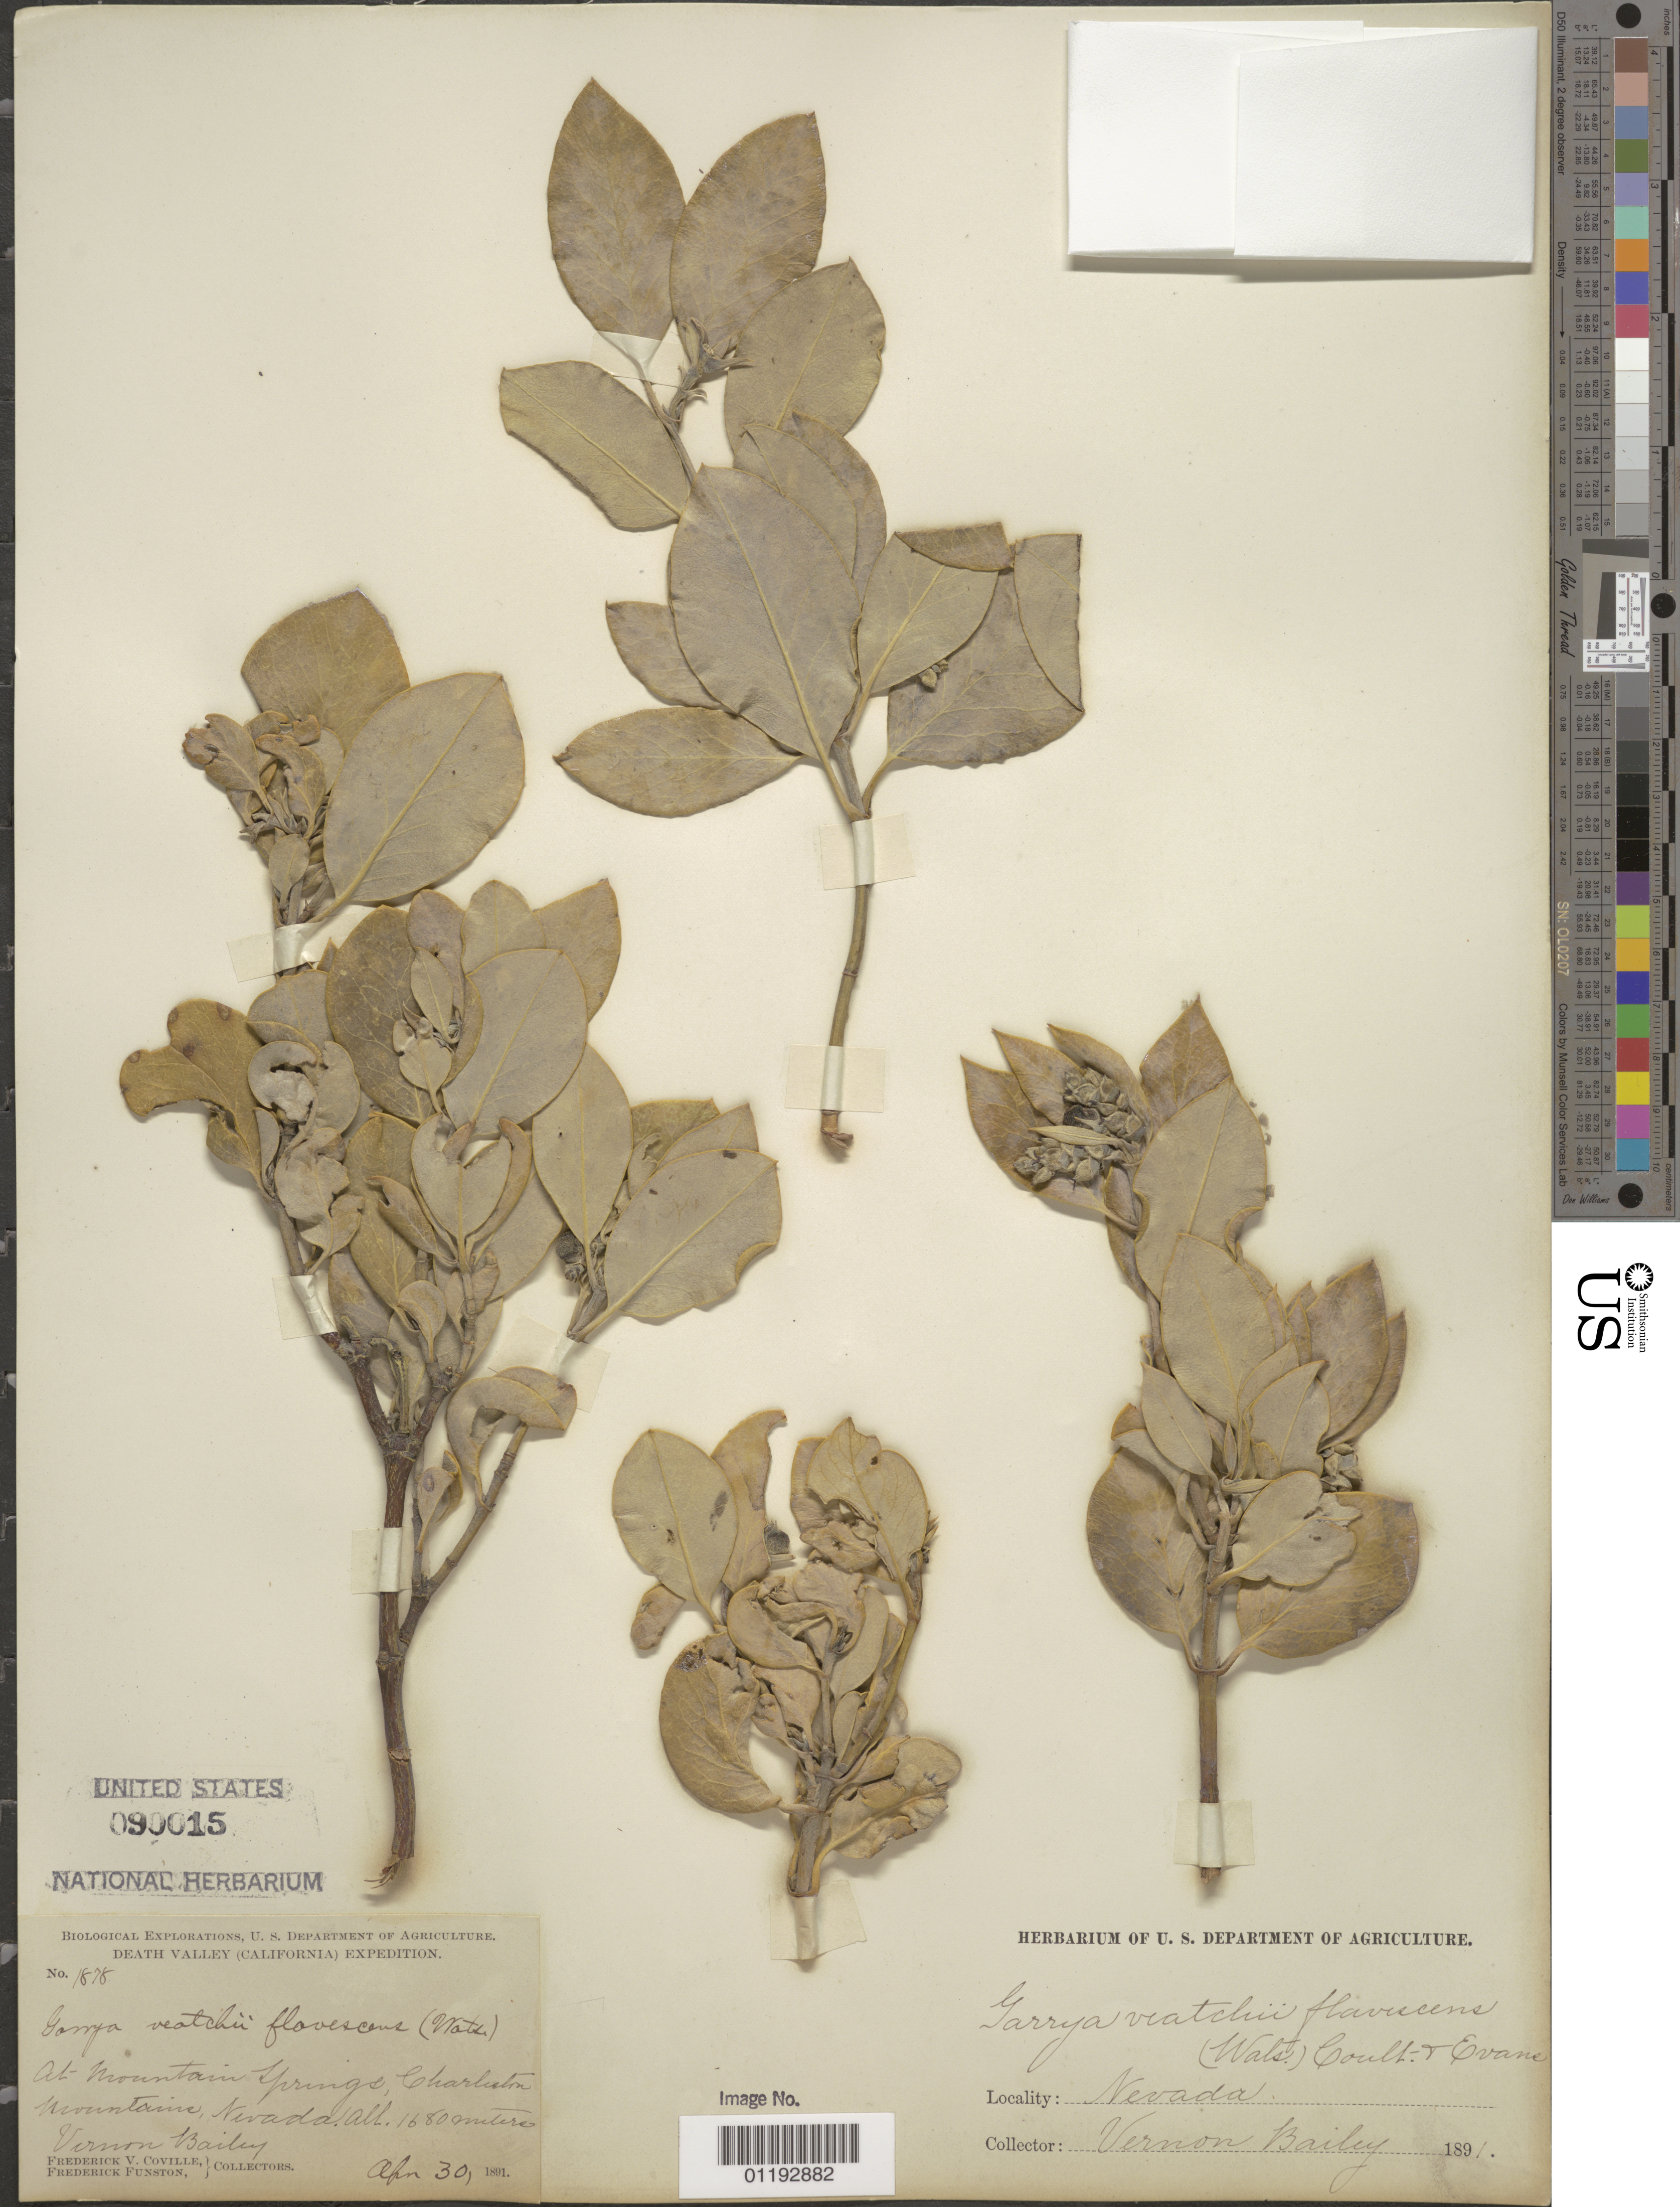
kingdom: Plantae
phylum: Tracheophyta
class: Magnoliopsida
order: Garryales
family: Garryaceae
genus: Garrya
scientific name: Garrya flavescens subsp. flavescens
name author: S. Watson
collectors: V. O. Bailey, F. V. Coville & F. Funston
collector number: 1878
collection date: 1891-04-30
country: United States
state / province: Nevada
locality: Mountain Spring, Charleston Mts.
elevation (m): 1680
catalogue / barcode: US 90015